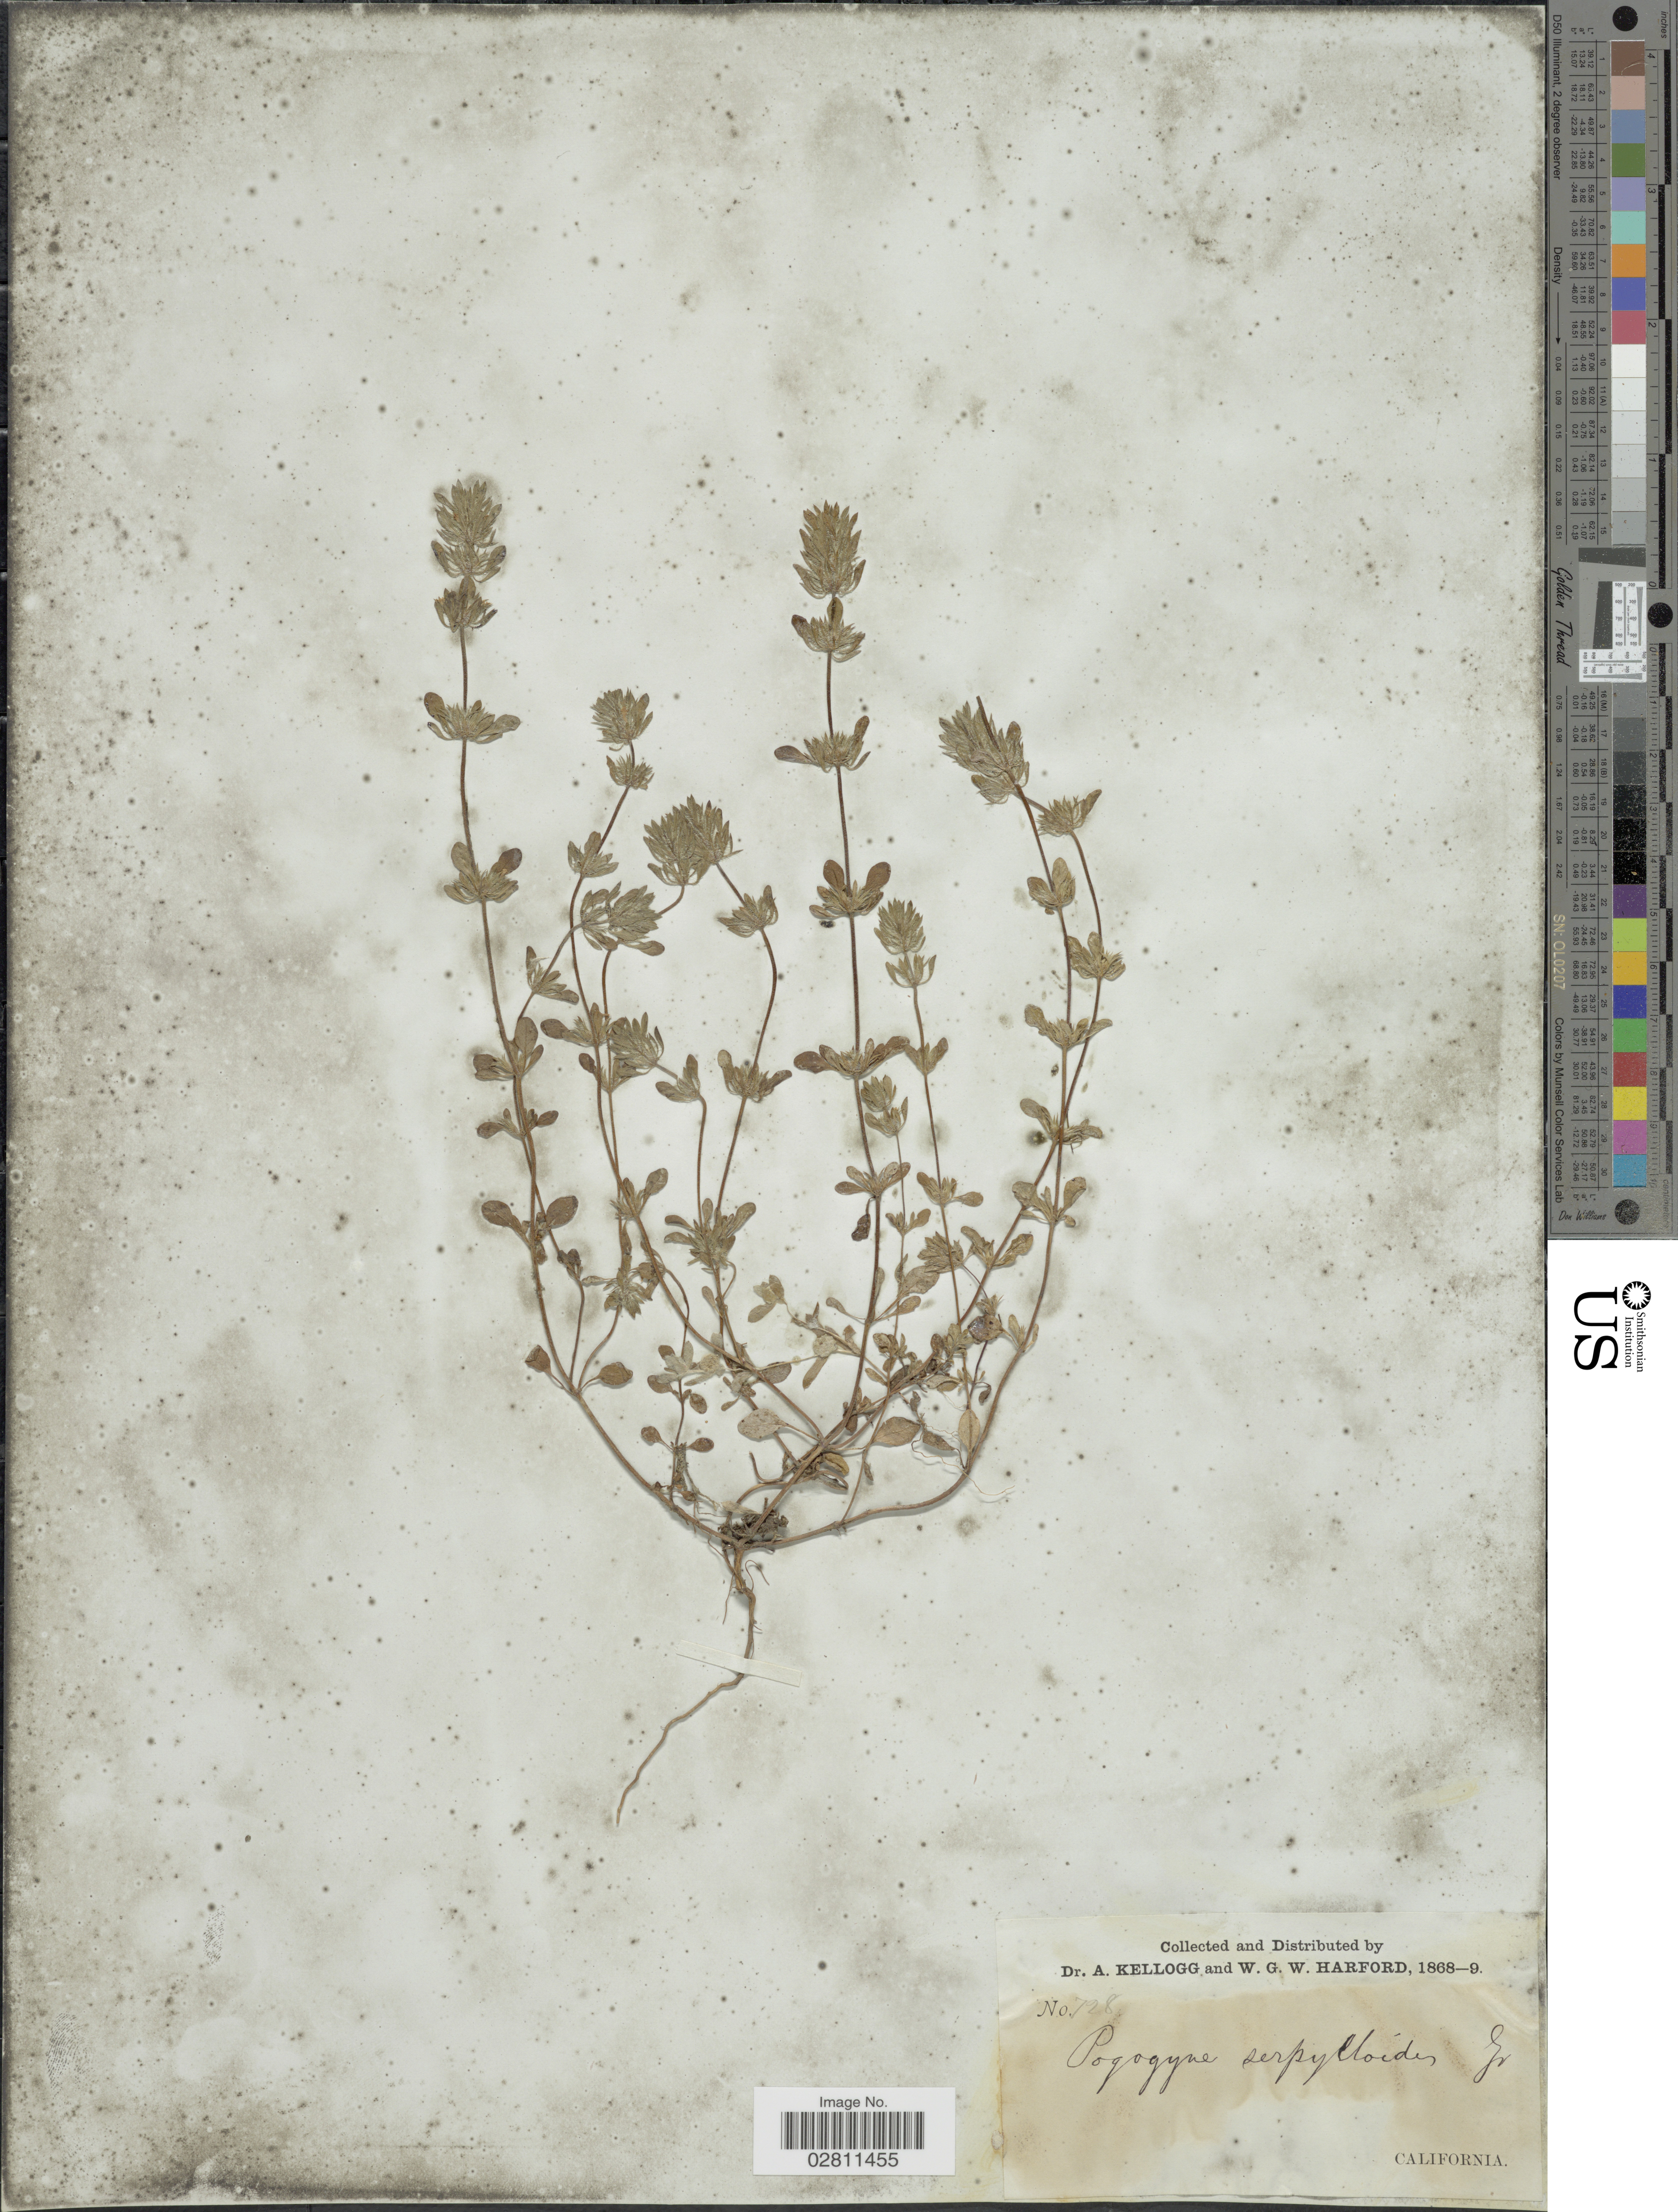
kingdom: Plantae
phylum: Tracheophyta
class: Magnoliopsida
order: Lamiales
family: Lamiaceae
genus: Pogogyne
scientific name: Pogogyne serpylloides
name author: (Torr.) A. Gray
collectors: A. Kellogg & W. G. W. Harford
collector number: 728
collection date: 1868/1869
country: United States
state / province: California